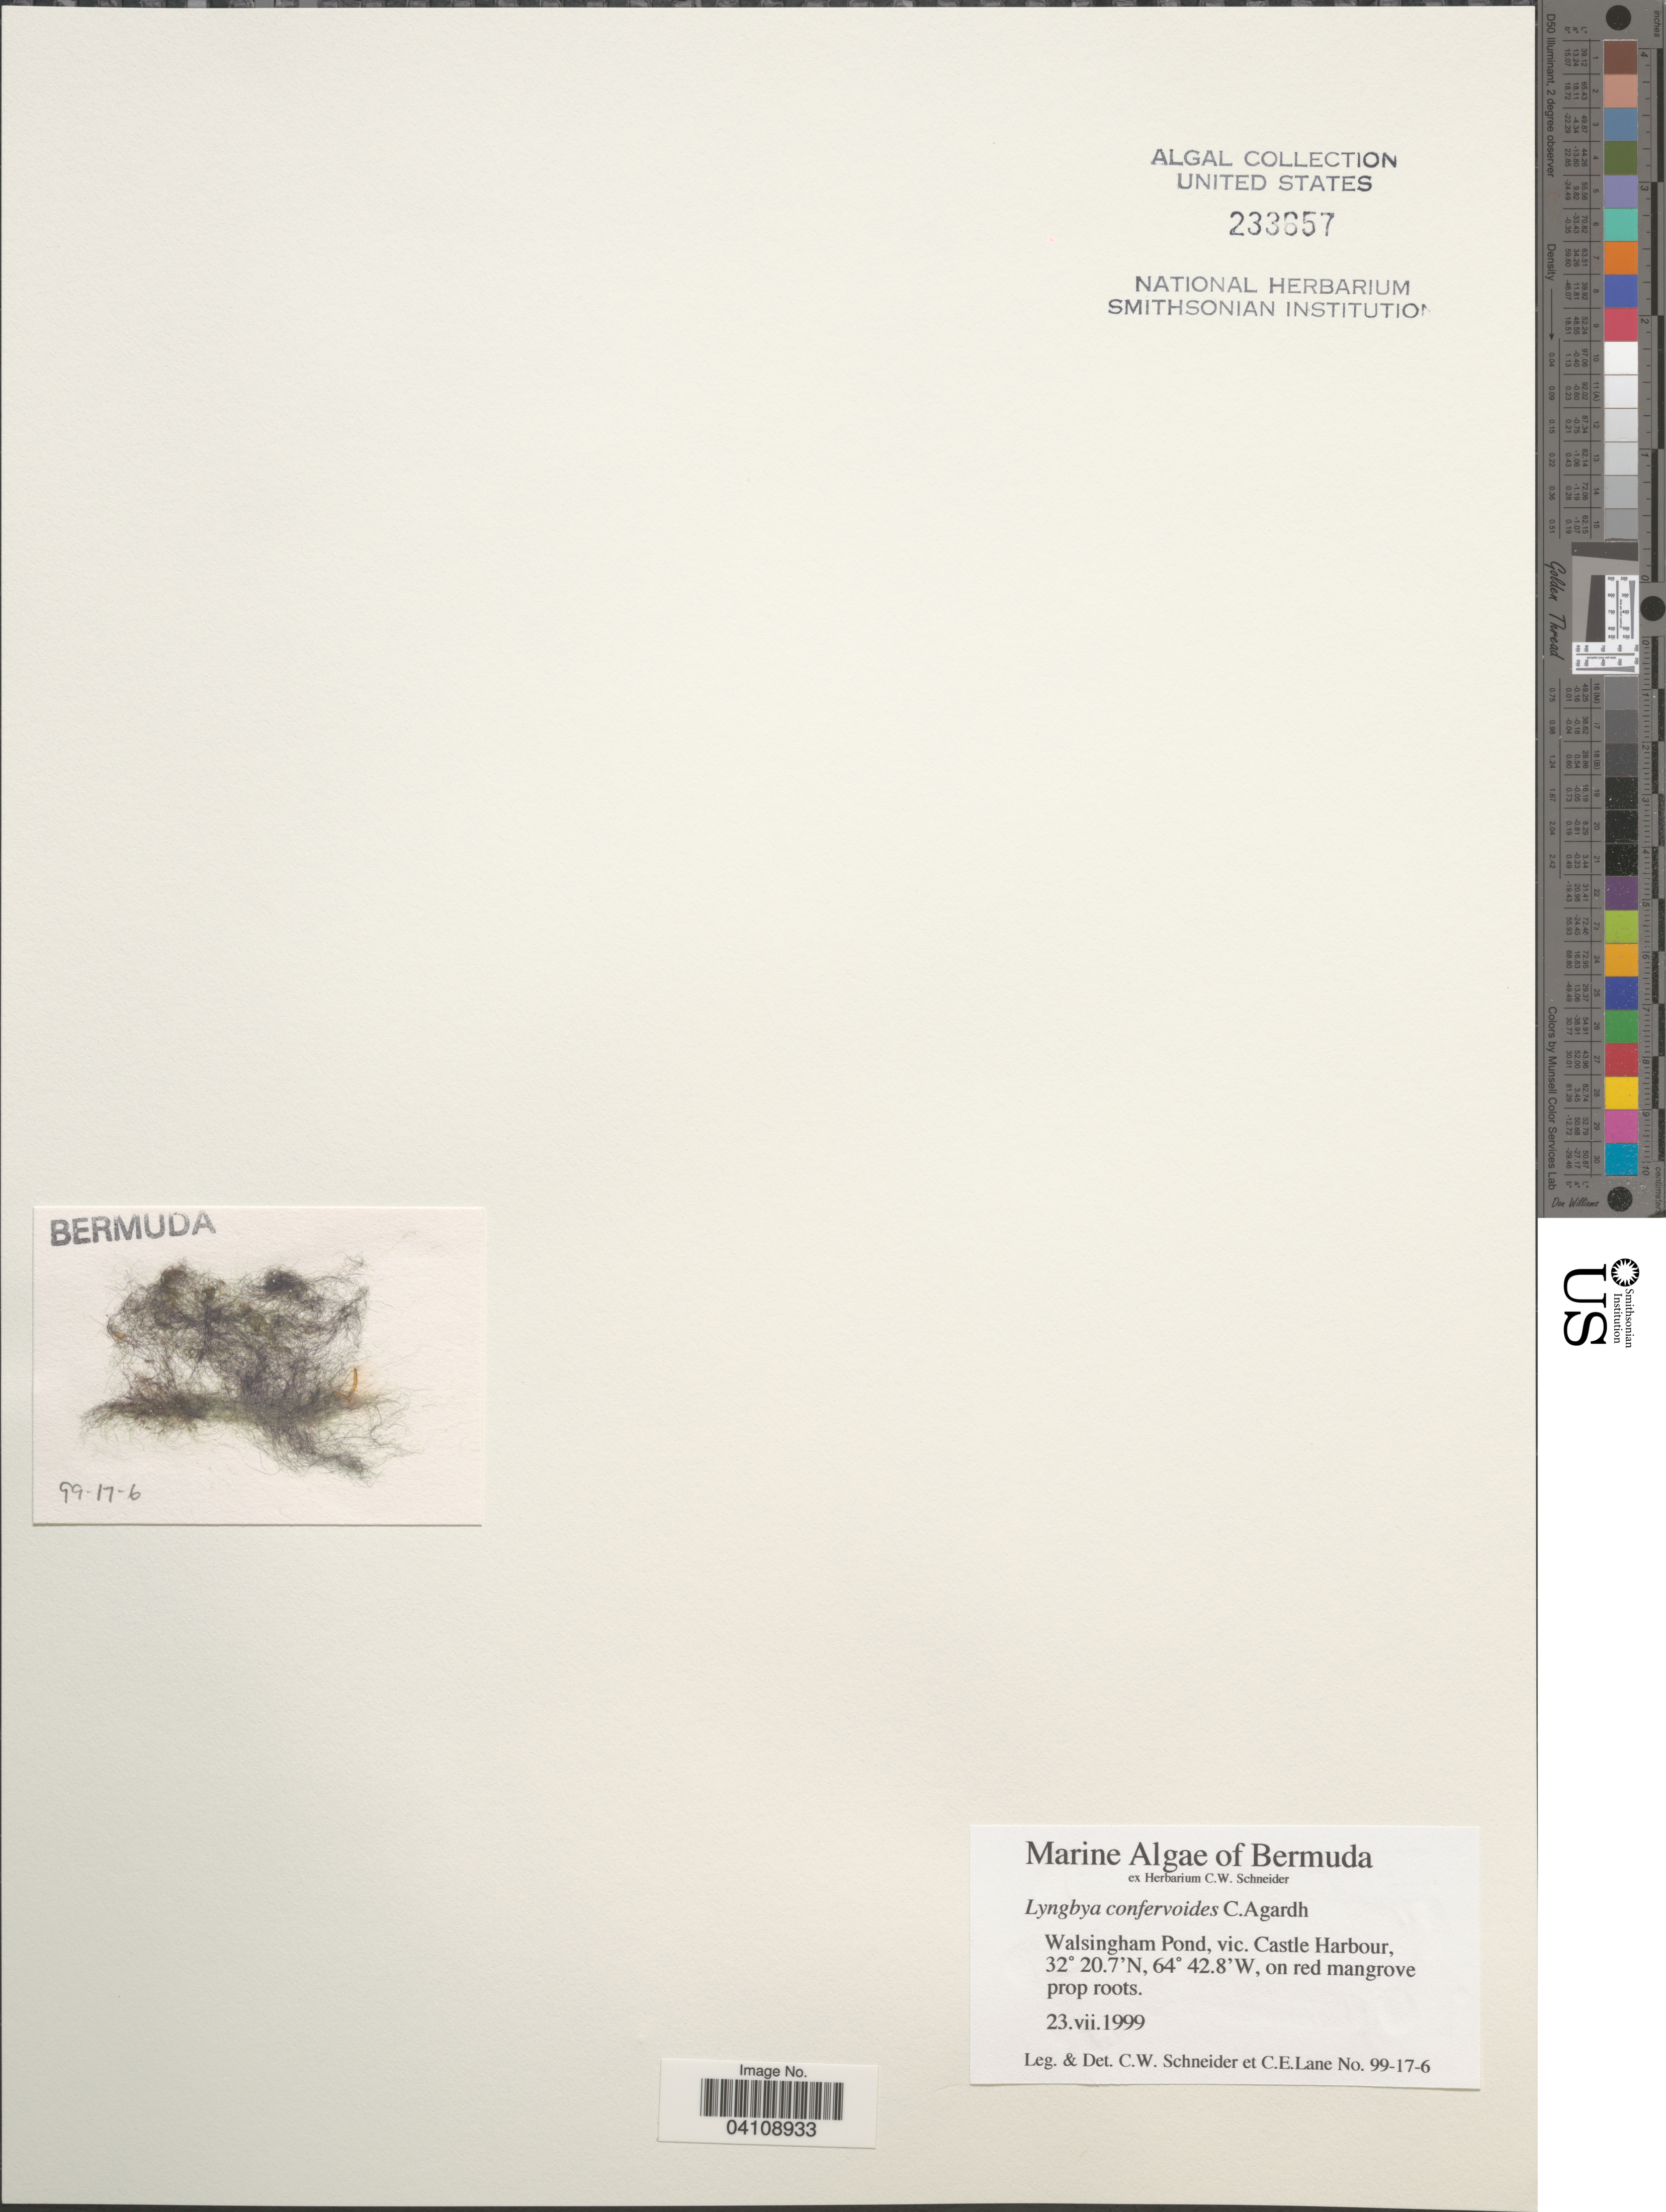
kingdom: Bacteria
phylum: Cyanobacteria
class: Cyanobacteriia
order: Cyanobacteriales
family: Microcoleaceae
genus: Lyngbya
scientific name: Lyngbya confervoides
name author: C. Agardh ex Gomont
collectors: C. W.Schneider & C. E. Lane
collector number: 99-17-6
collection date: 1999-07-23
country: Bermuda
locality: Walsingham Pond, vic. Castle Harbour.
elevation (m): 1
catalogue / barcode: US 233657